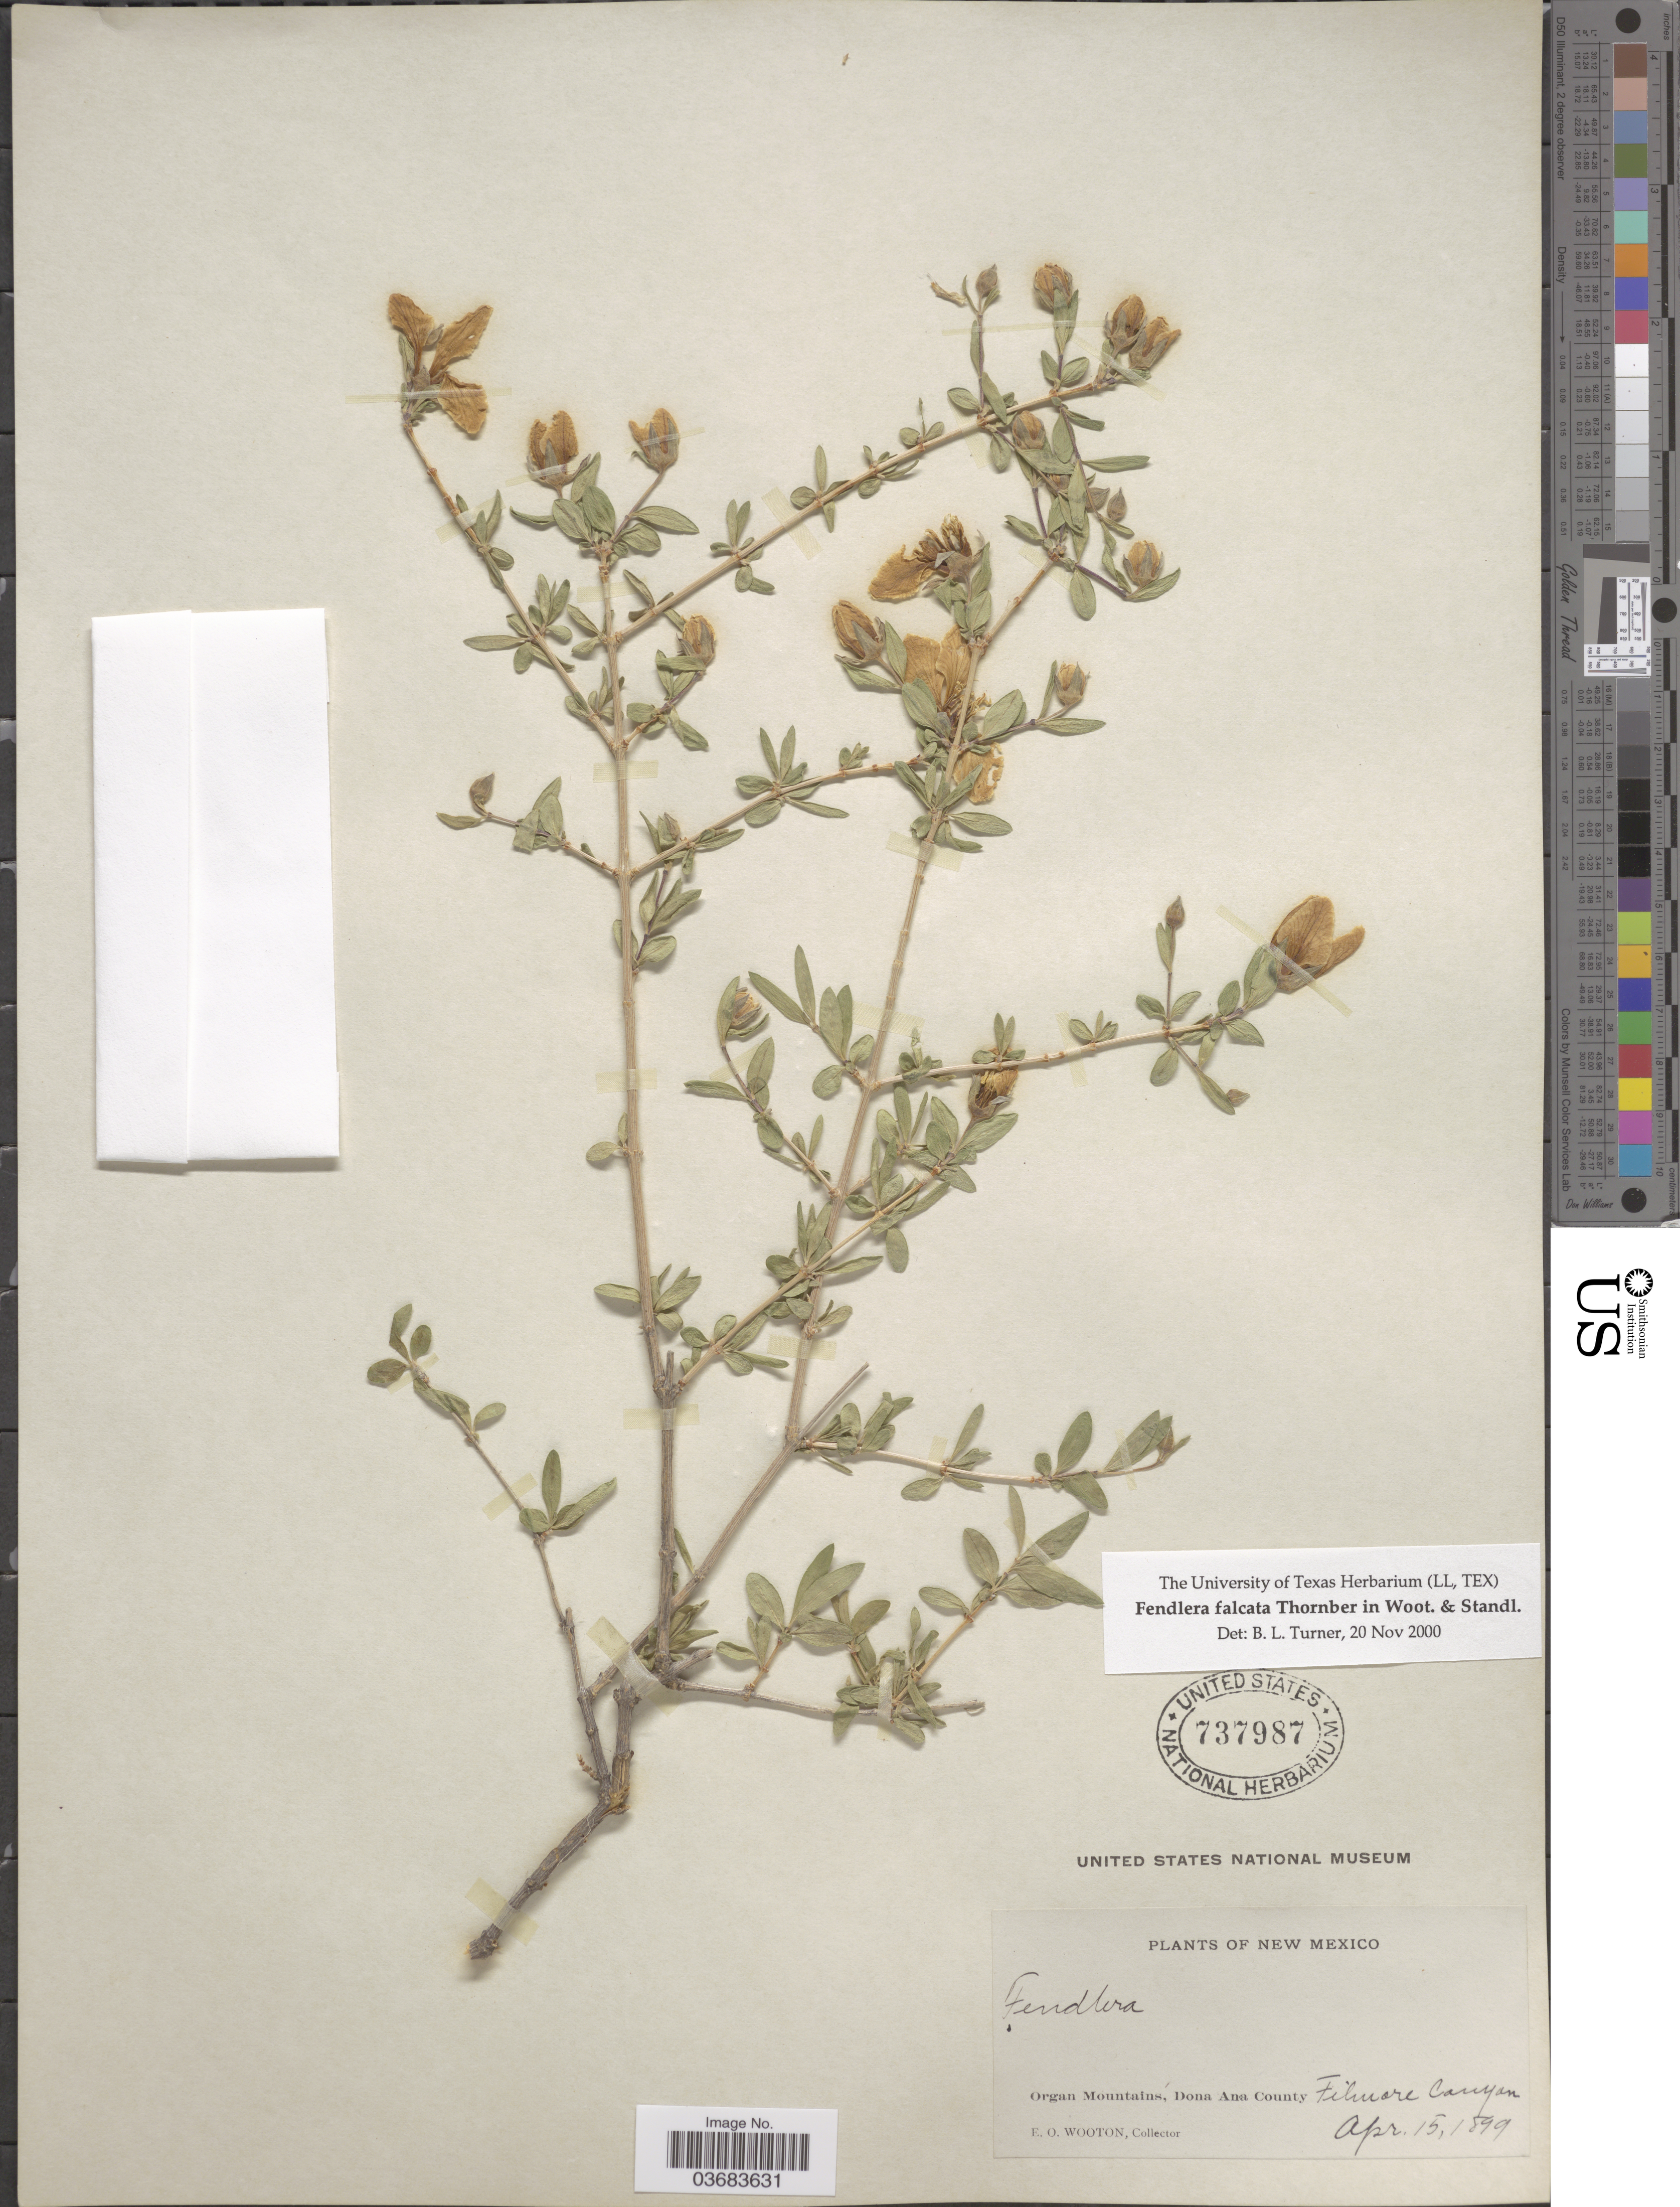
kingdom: Plantae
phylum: Tracheophyta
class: Magnoliopsida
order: Cornales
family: Hydrangeaceae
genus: Fendlera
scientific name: Fendlera rupicola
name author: Englem. & A. Gray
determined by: Strong, Mark T., (BOT), Smithsonian Institution - National Museum of Natural History (UNITED STATES)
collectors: E. O. Wooton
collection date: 1899-04-15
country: United States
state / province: New Mexico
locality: Organ Mountains, Dona Ana County. Filmore Canyon.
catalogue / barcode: US 737987